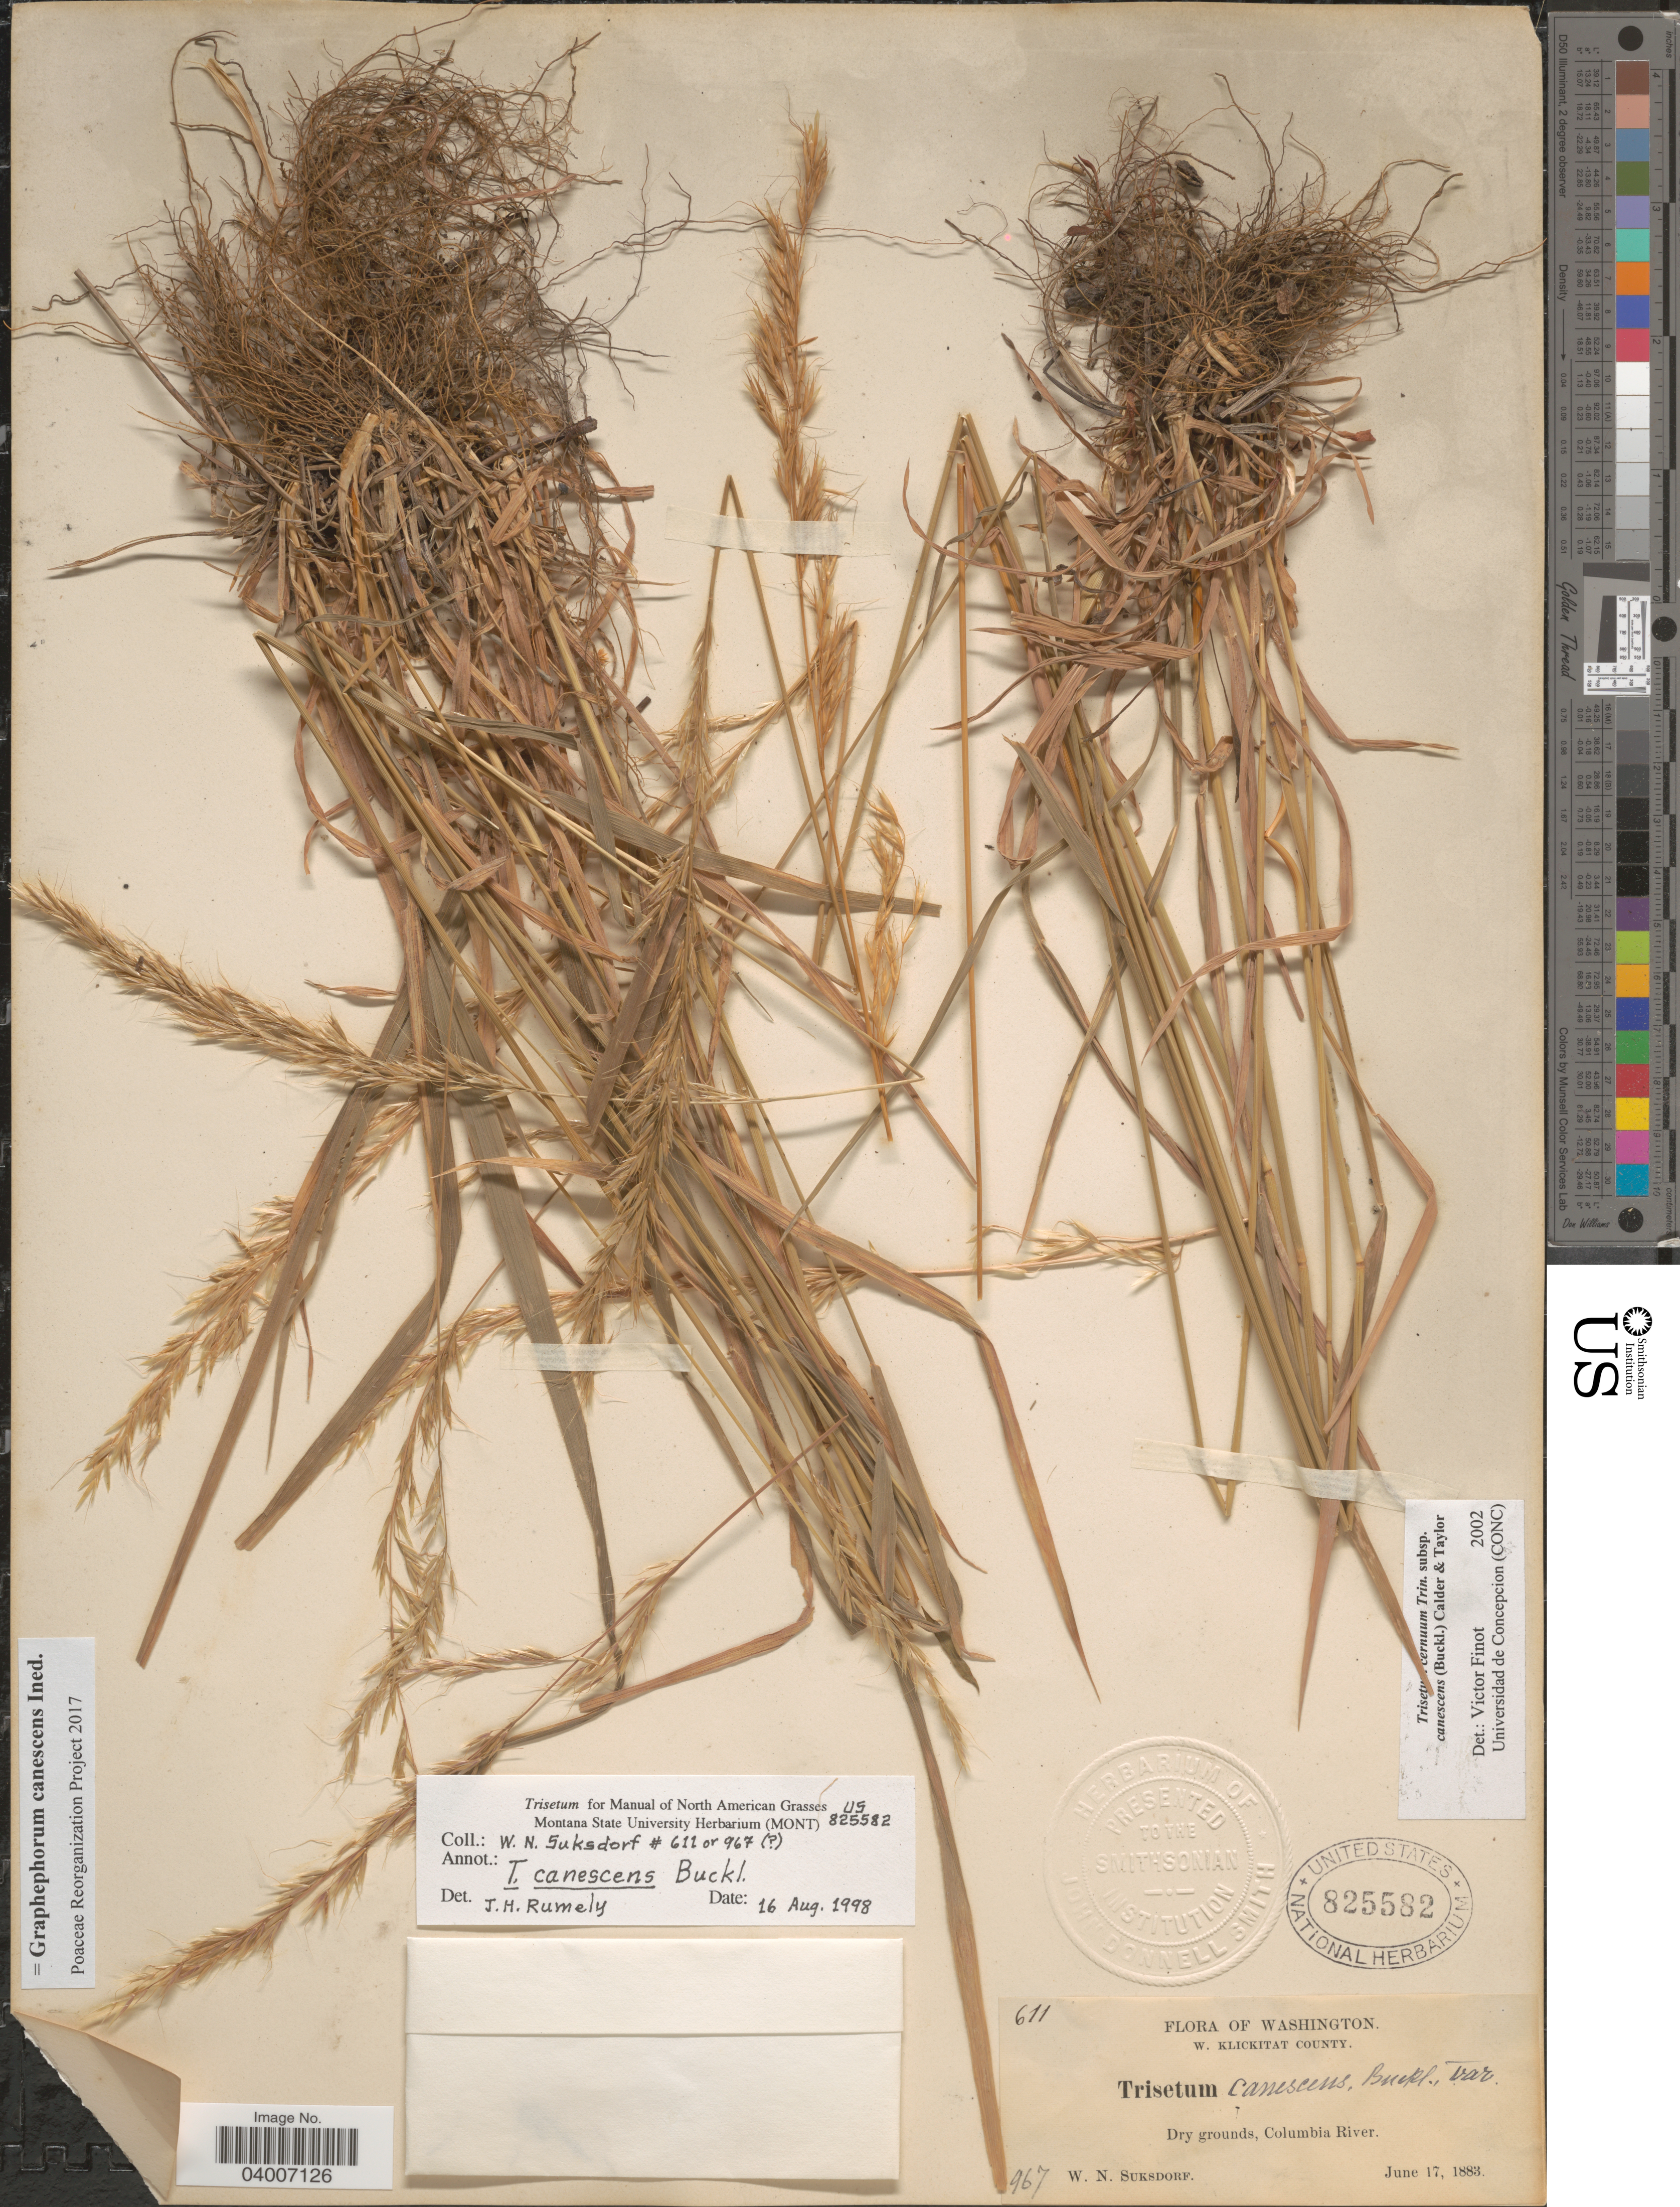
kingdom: Plantae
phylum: Tracheophyta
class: Liliopsida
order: Poales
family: Poaceae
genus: Graphephorum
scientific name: Graphephorum canescens ined.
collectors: W. N. Suksdorf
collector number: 611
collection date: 1883-06-17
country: United States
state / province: Washington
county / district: Klickitat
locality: W. Klickitat County. Dry grounds, Columbia River.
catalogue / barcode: US 825582